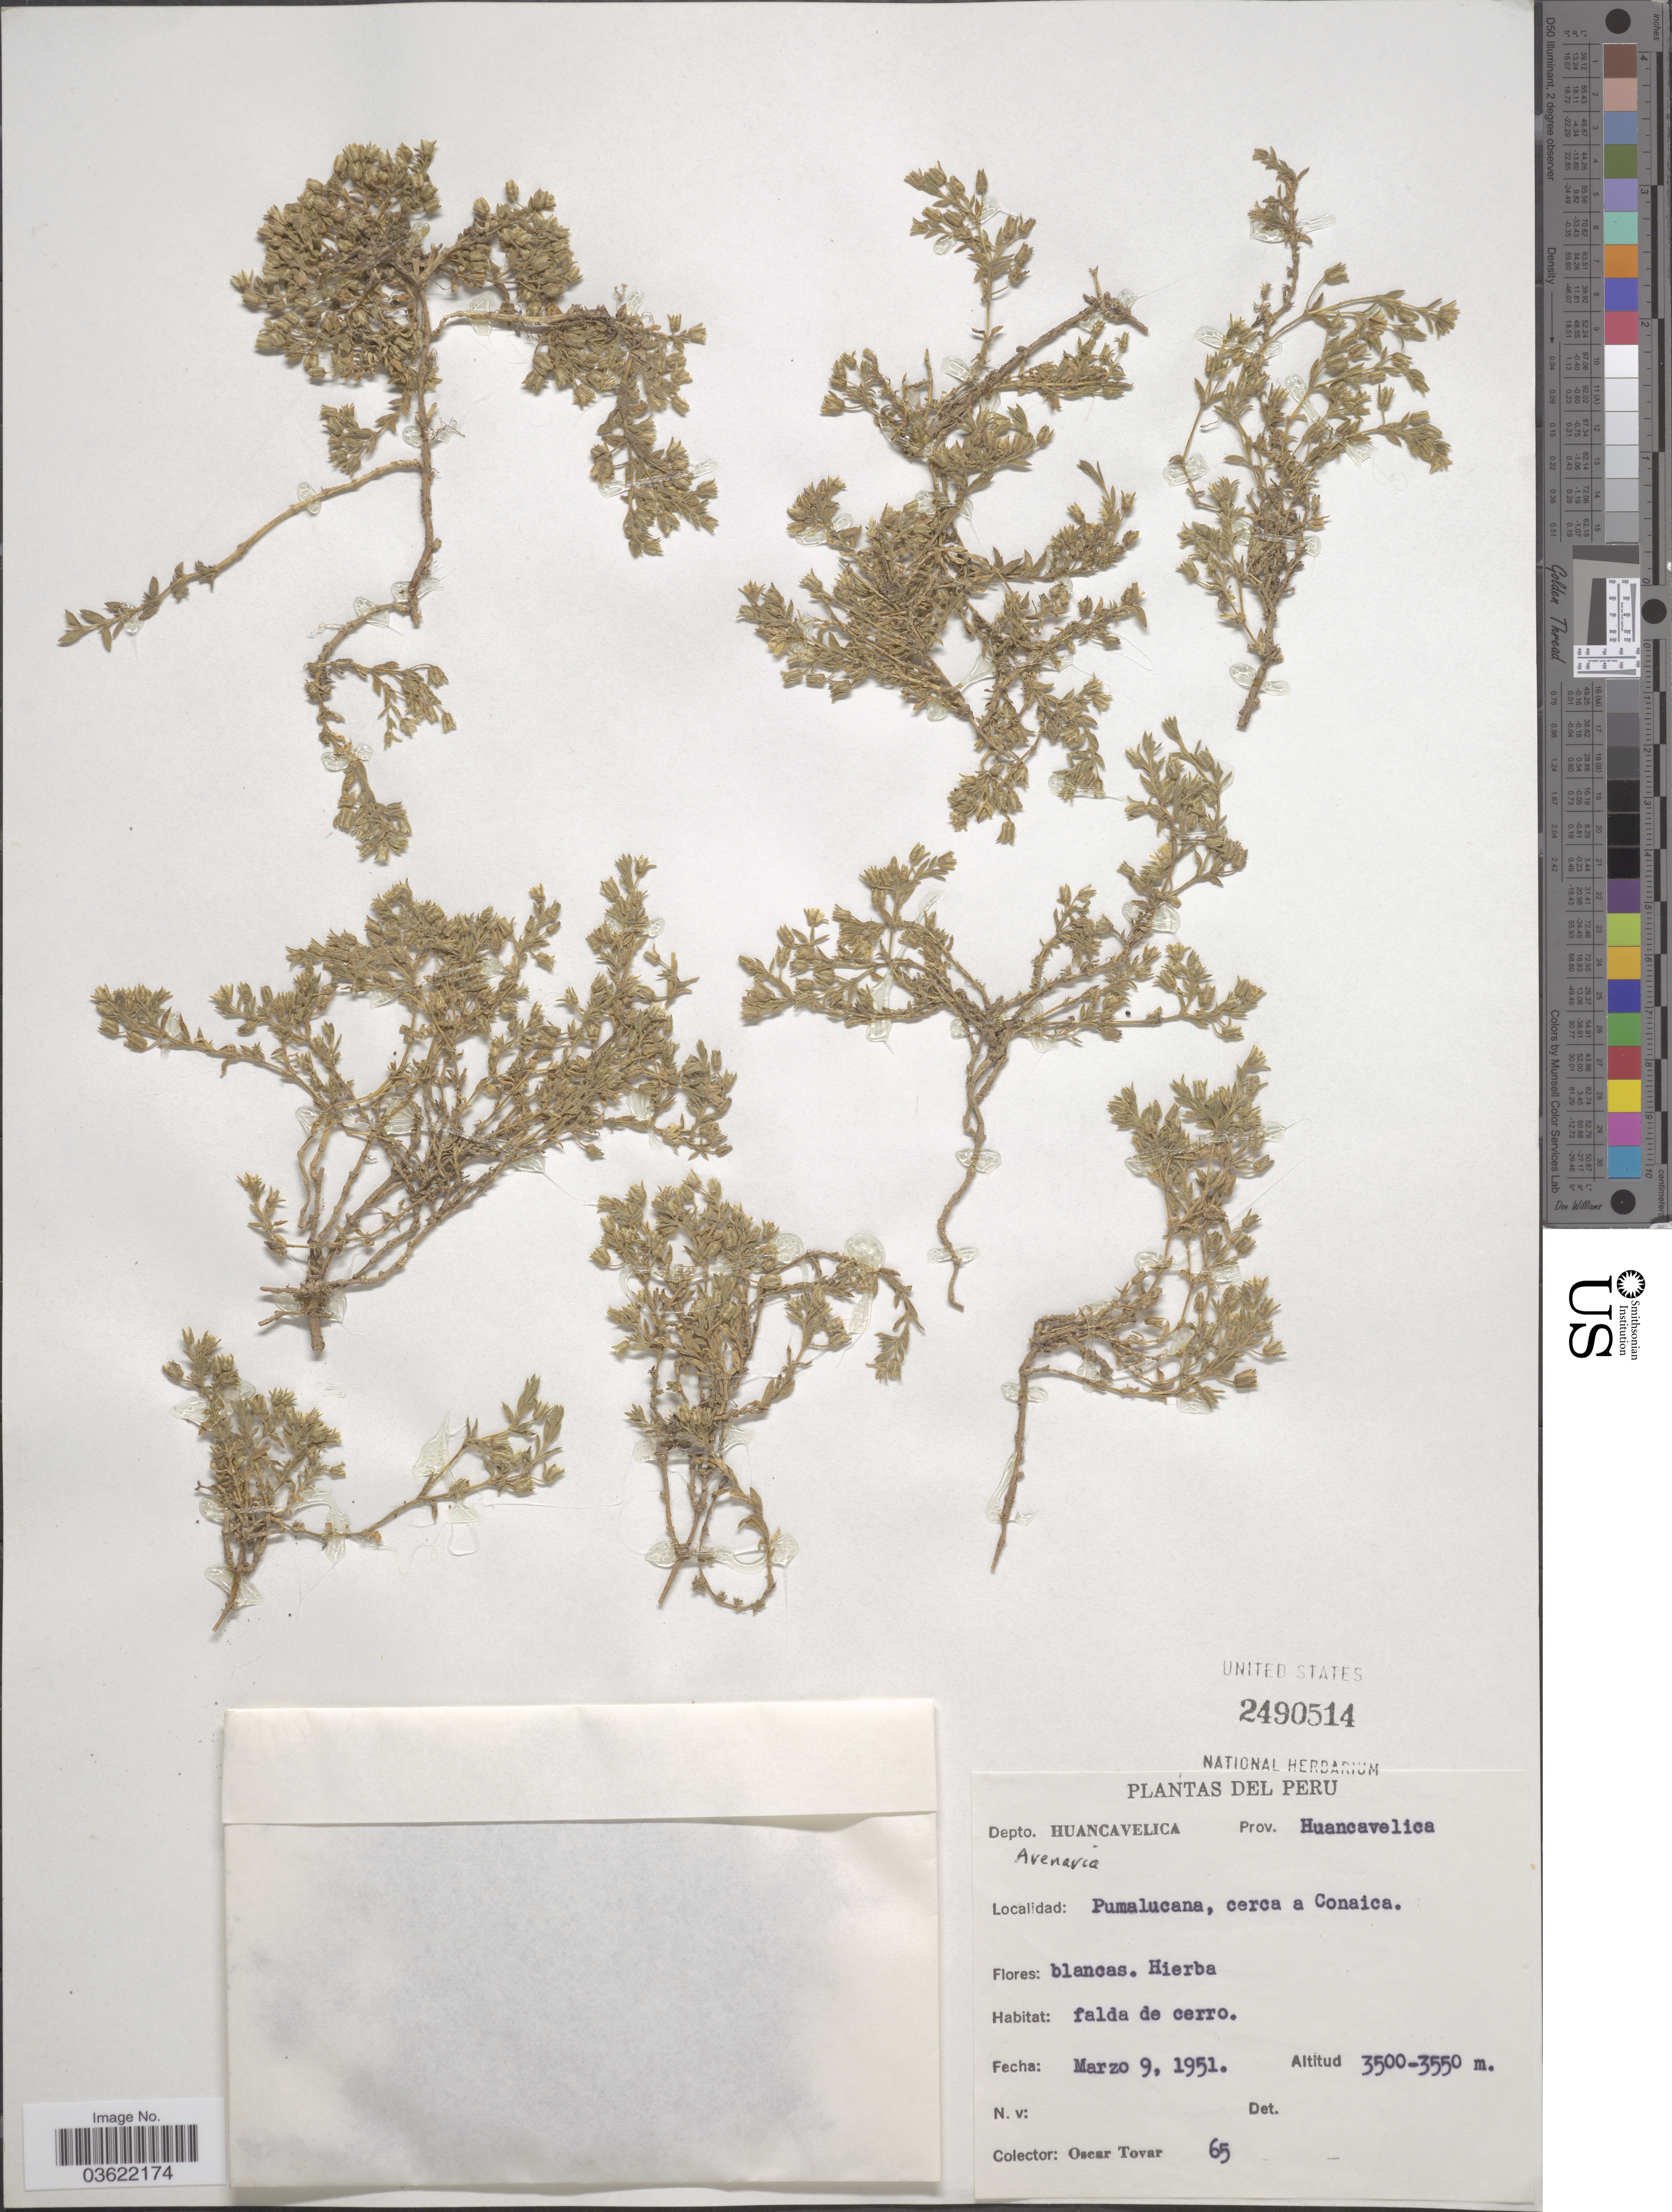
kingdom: Plantae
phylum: Tracheophyta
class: Magnoliopsida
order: Caryophyllales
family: Caryophyllaceae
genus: Arenaria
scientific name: Arenaria sp.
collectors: Ó. Tovar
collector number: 65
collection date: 1951-03-09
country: Peru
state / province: Huancavelica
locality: Depto. Huancavelica Prov. Huancavelica. Pumalucana, cerca a Conaica.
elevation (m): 3500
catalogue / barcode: US 2490514